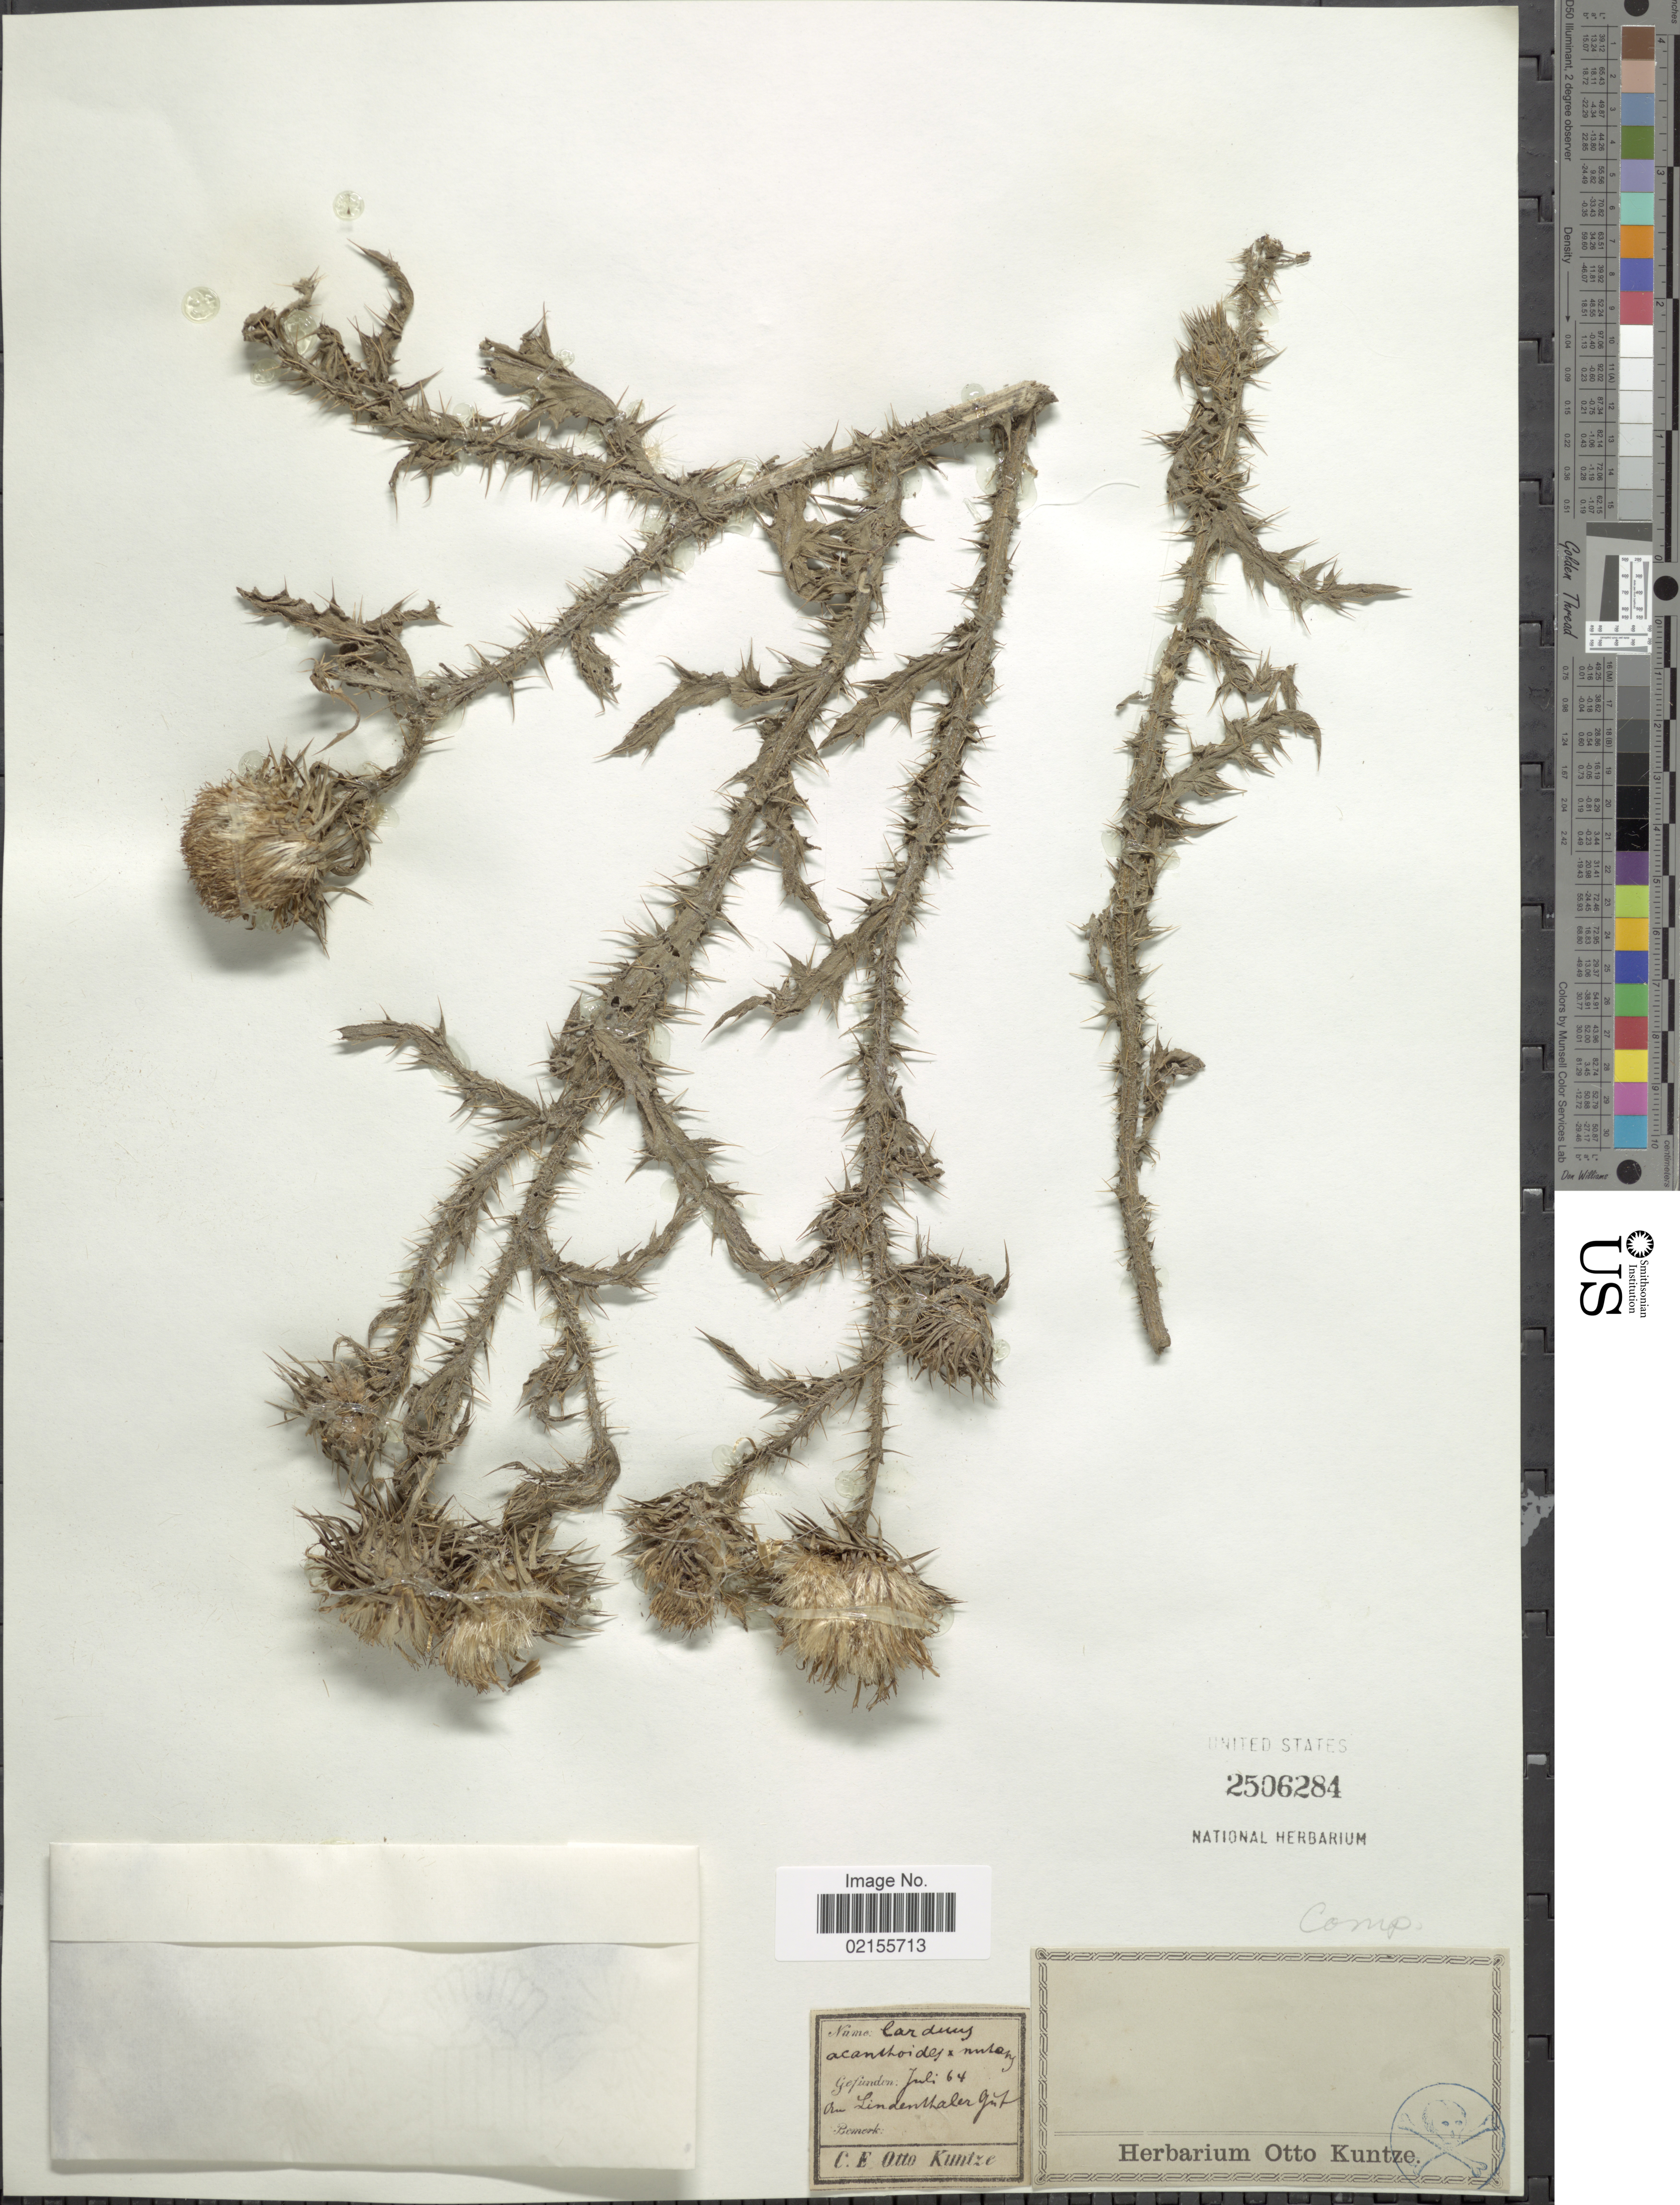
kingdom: Plantae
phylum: Tracheophyta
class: Magnoliopsida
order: Asterales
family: Asteraceae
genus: Carduus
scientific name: Carduus acanthoides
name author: L.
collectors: C.E.O. Kuntze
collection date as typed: Transcribed d/m/y: /7/64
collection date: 1864-07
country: Germany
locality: An Lindenthaler [illegible text]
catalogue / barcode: US 2506284